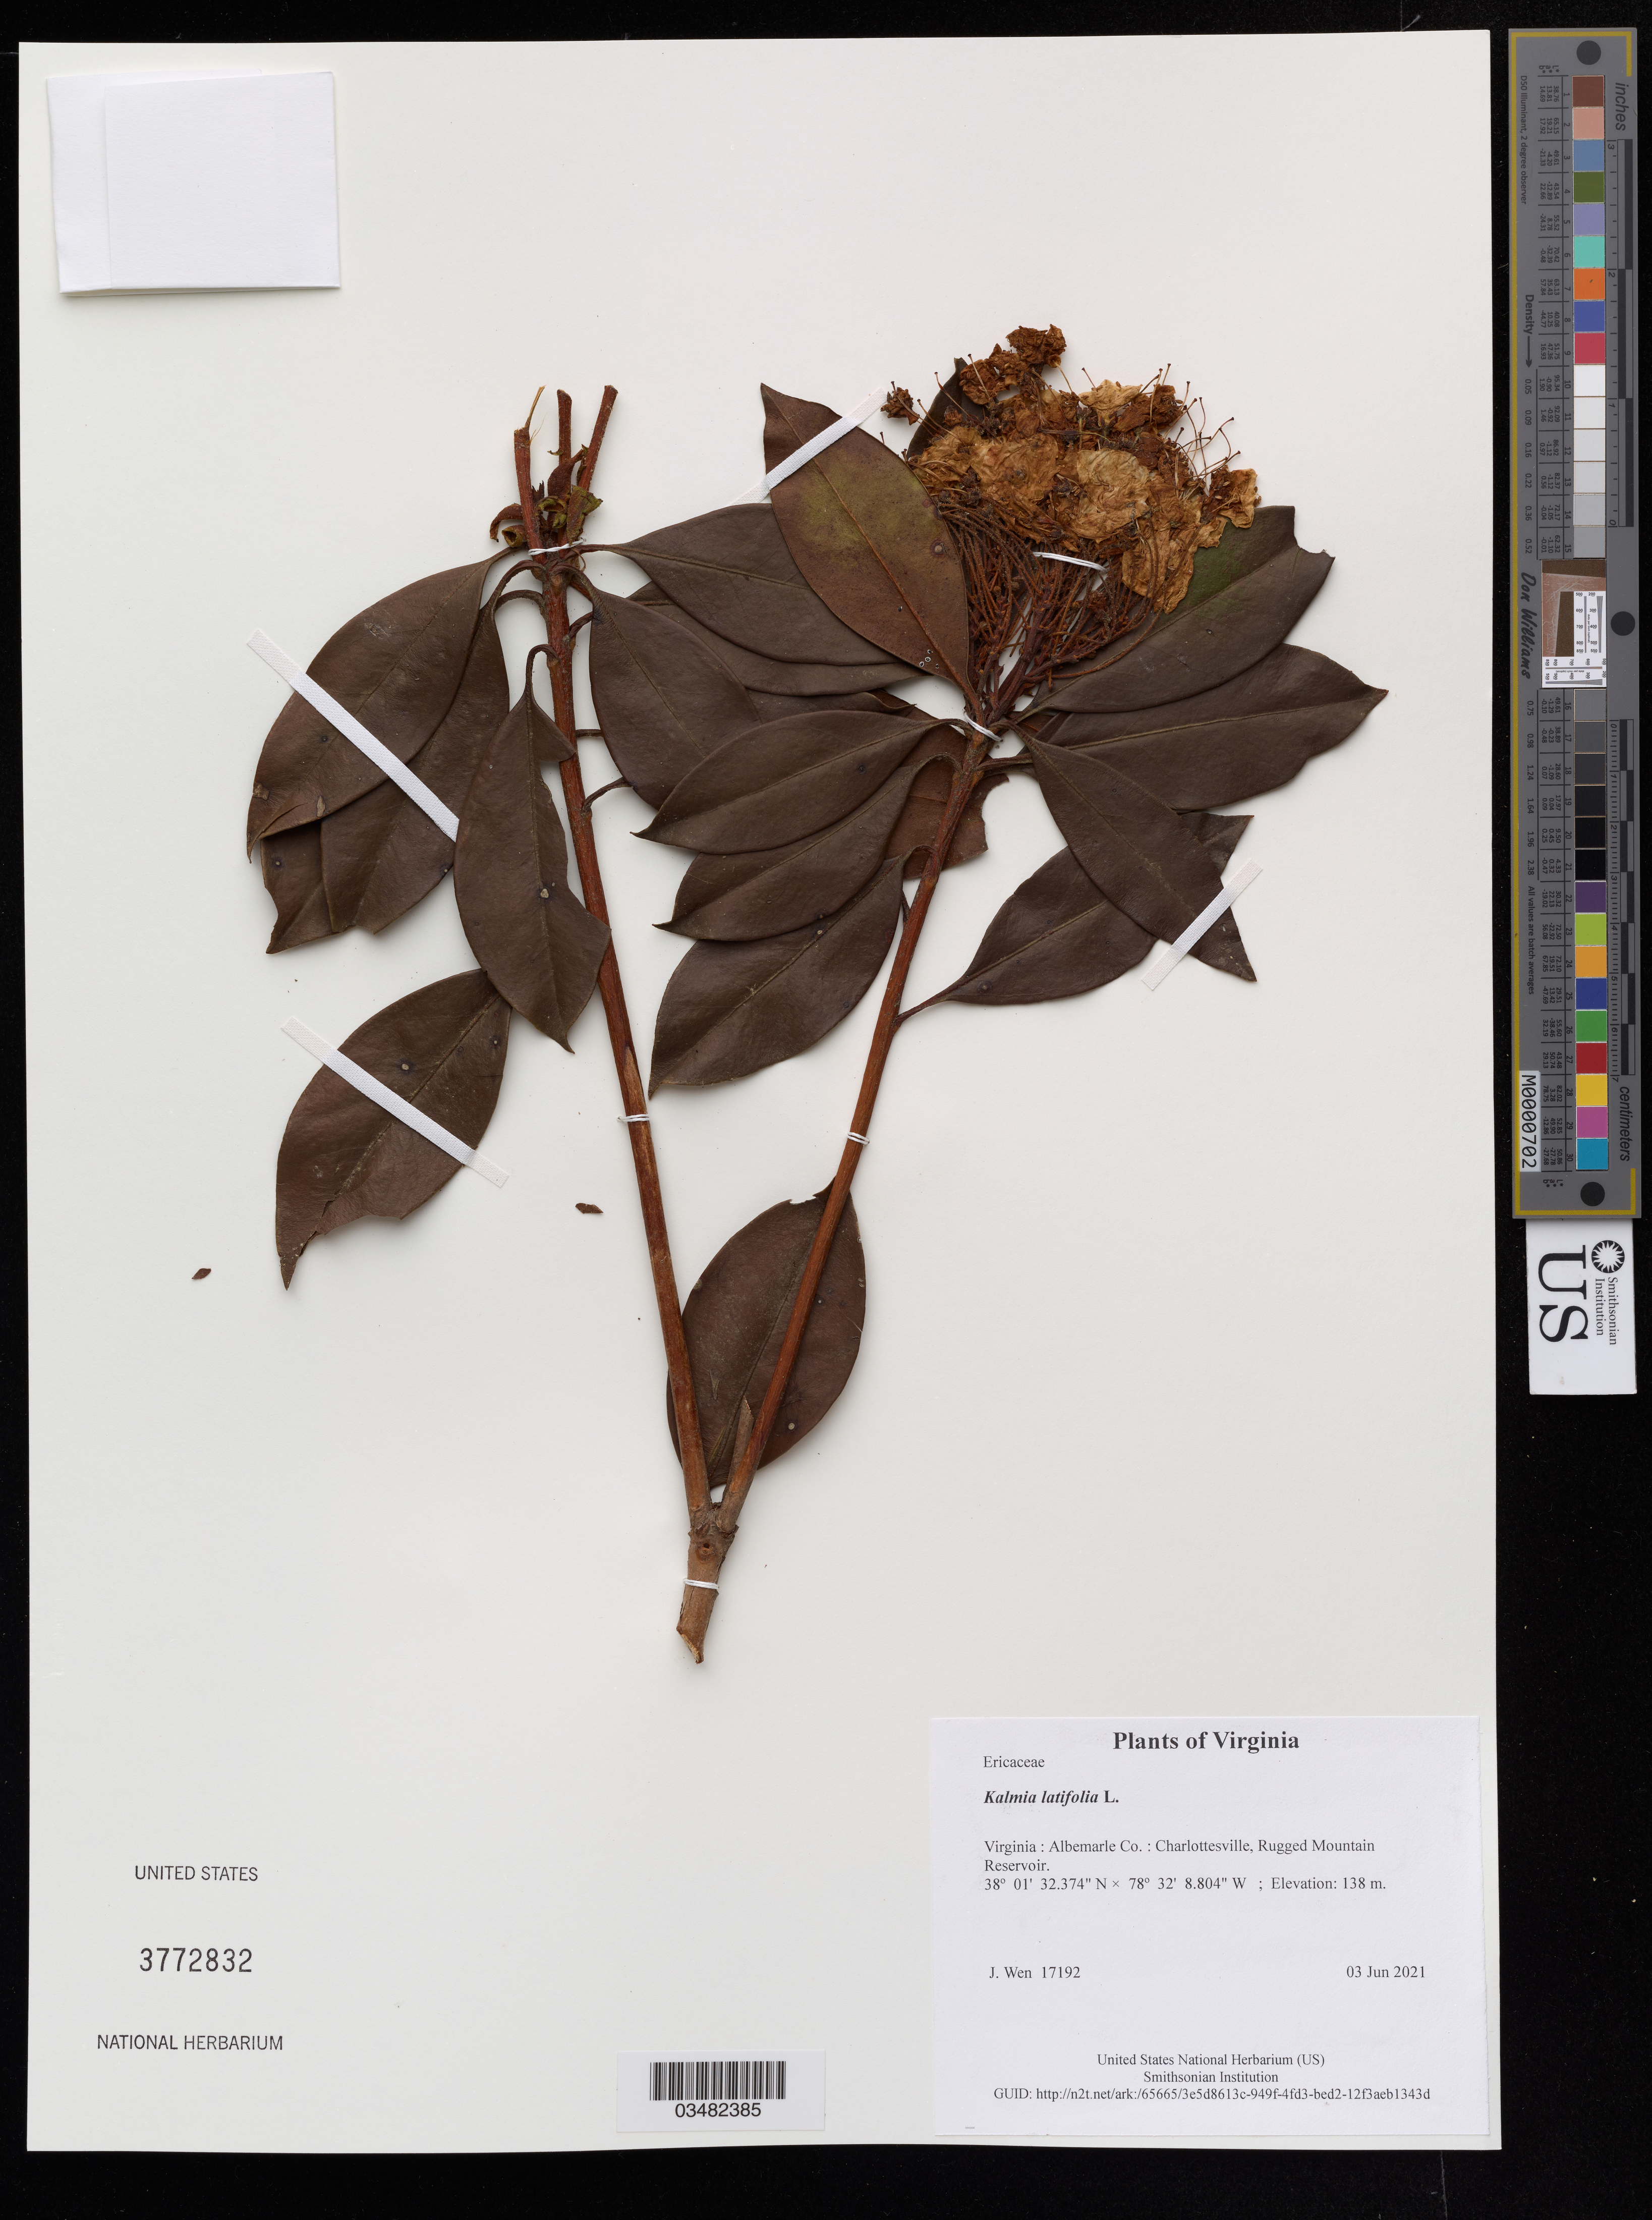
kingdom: Plantae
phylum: Tracheophyta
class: Magnoliopsida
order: Ericales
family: Ericaceae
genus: Kalmia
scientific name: Kalmia latifolia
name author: L.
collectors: J. Wen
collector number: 17192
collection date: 2021-06-03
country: United States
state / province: Virginia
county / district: Albemarle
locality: Charlottesville, Rugged Mountain Reservoir.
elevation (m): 138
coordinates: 38 01 32.374 N, 78 32 8.804 W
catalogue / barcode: US 3772832